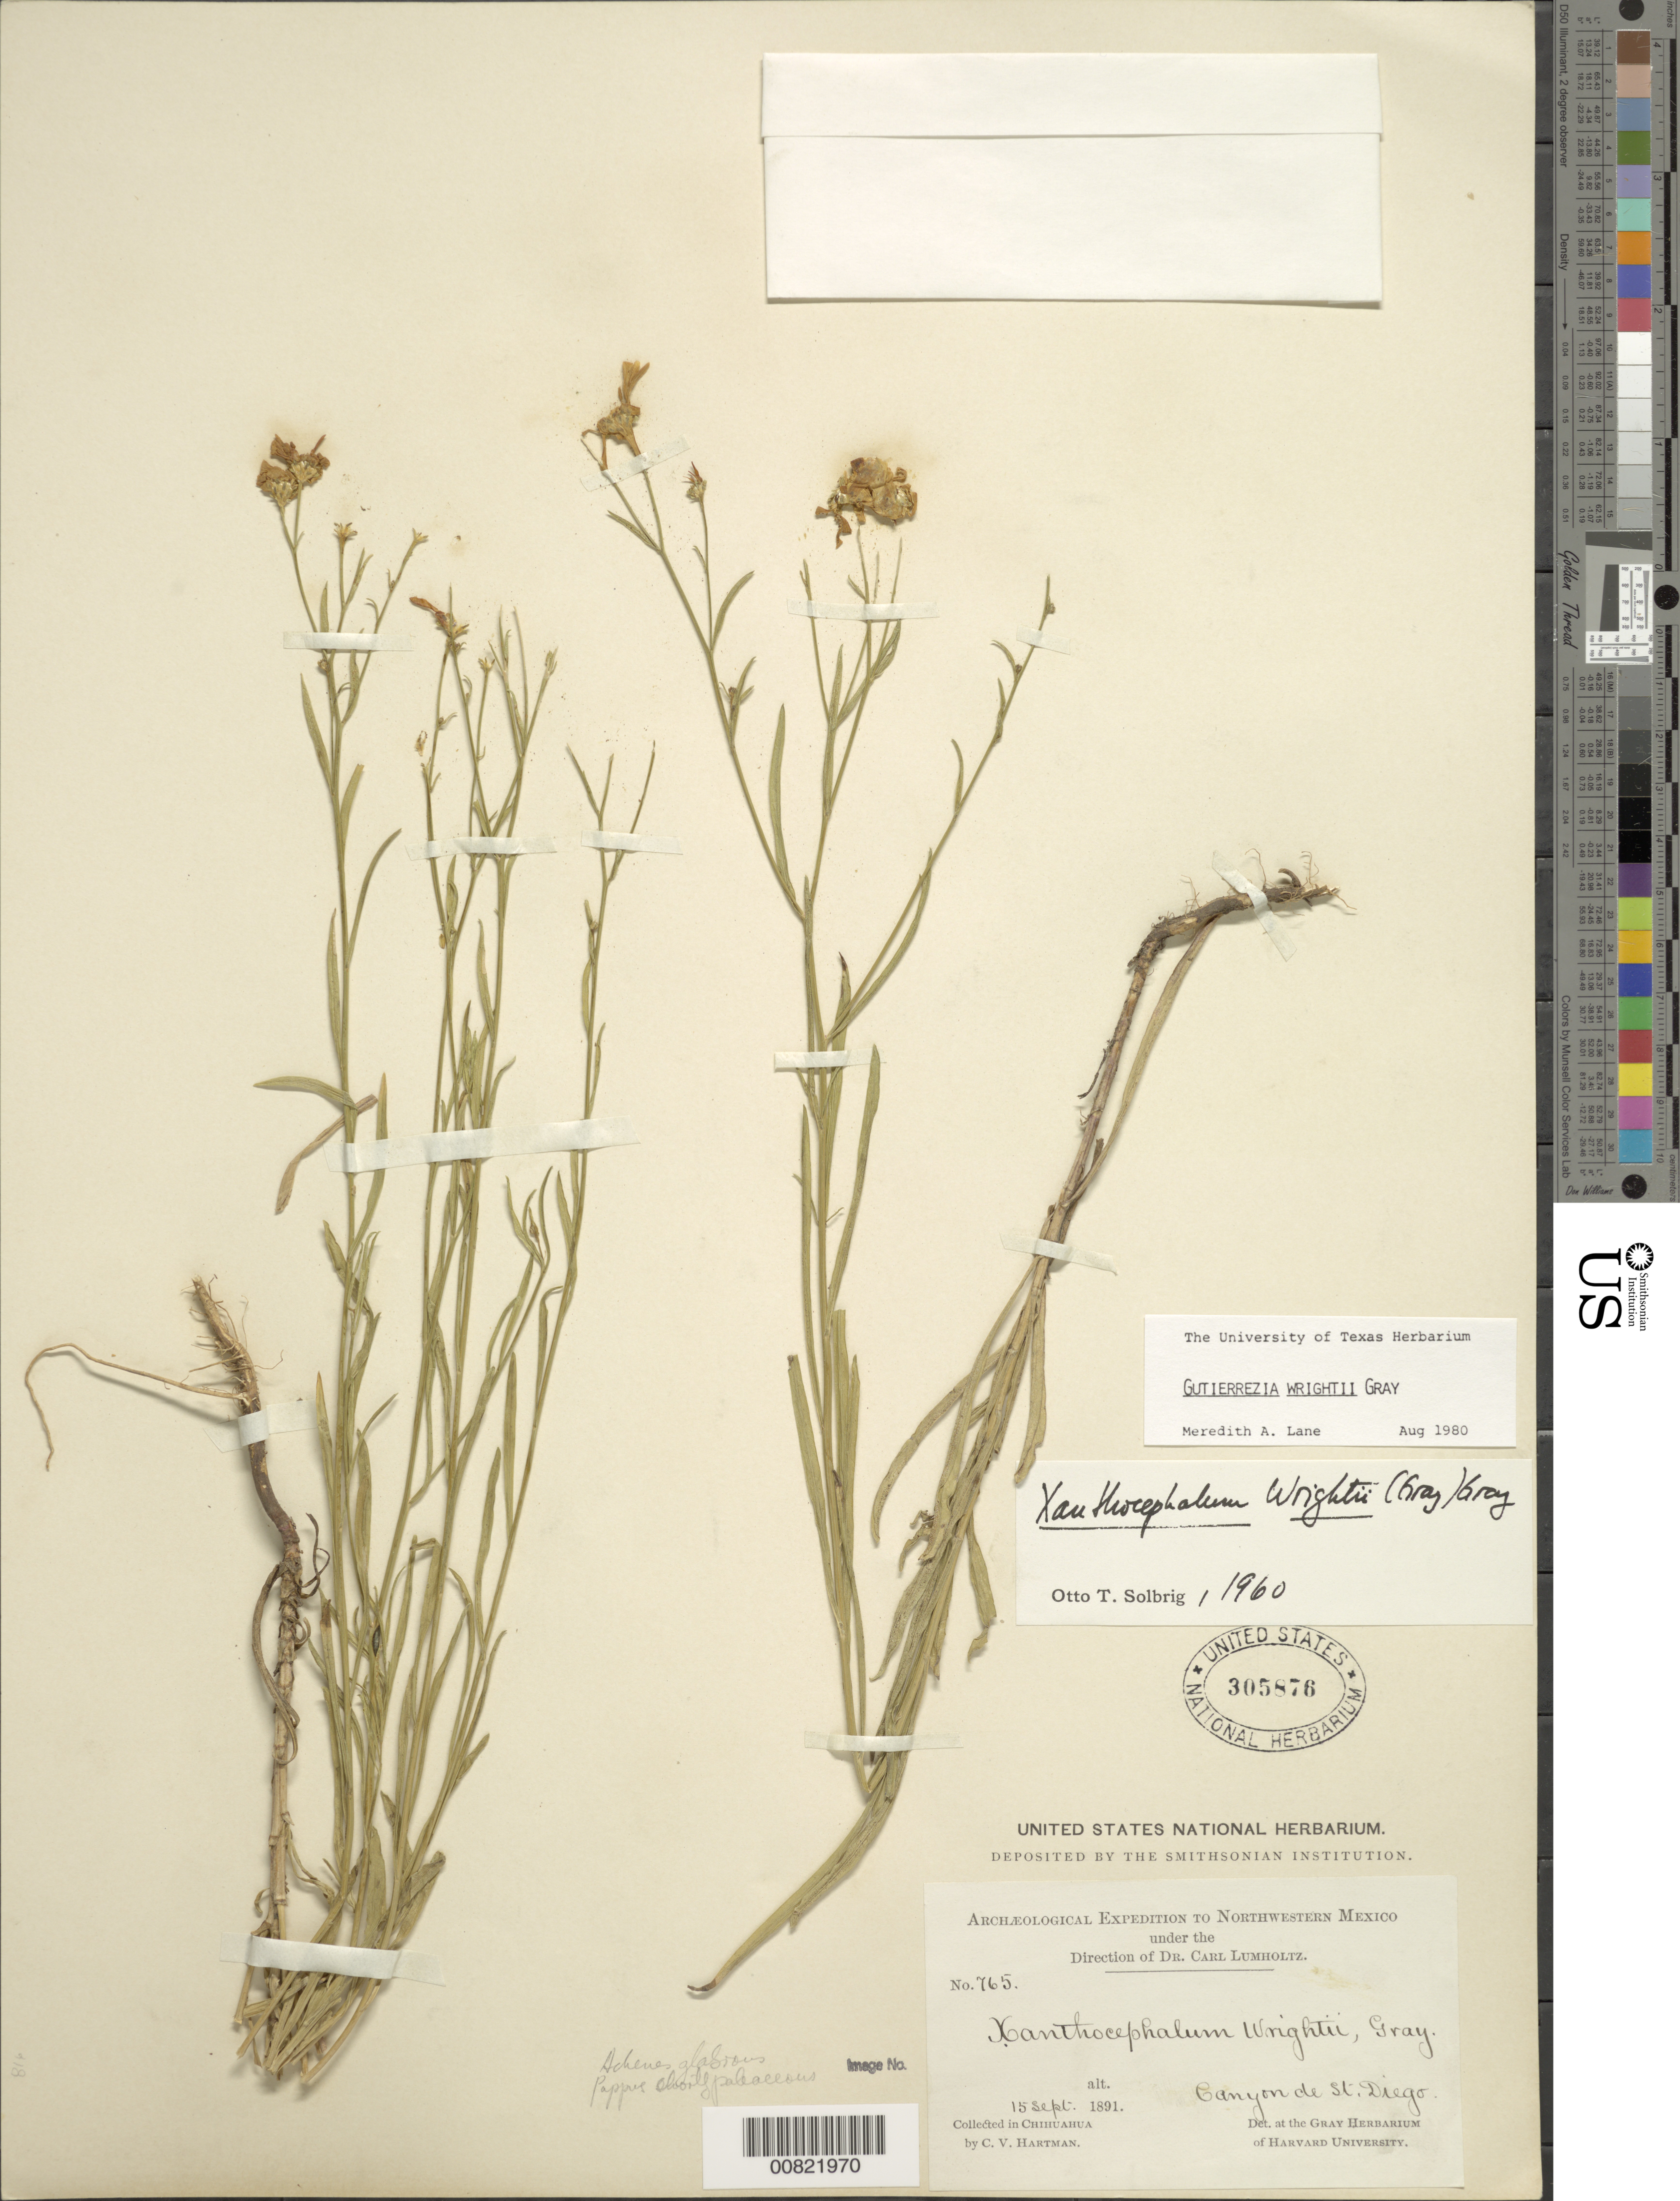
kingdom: Plantae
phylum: Tracheophyta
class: Magnoliopsida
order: Asterales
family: Asteraceae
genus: Gutierrezia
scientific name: Gutierrezia wrightii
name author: A. Gray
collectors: C. V. Hartman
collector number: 765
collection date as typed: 15 Sep 1891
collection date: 1891-09-15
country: Mexico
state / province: Chihuahua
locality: Canyon de St. Diego, Chihuahua.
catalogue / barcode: US 305876